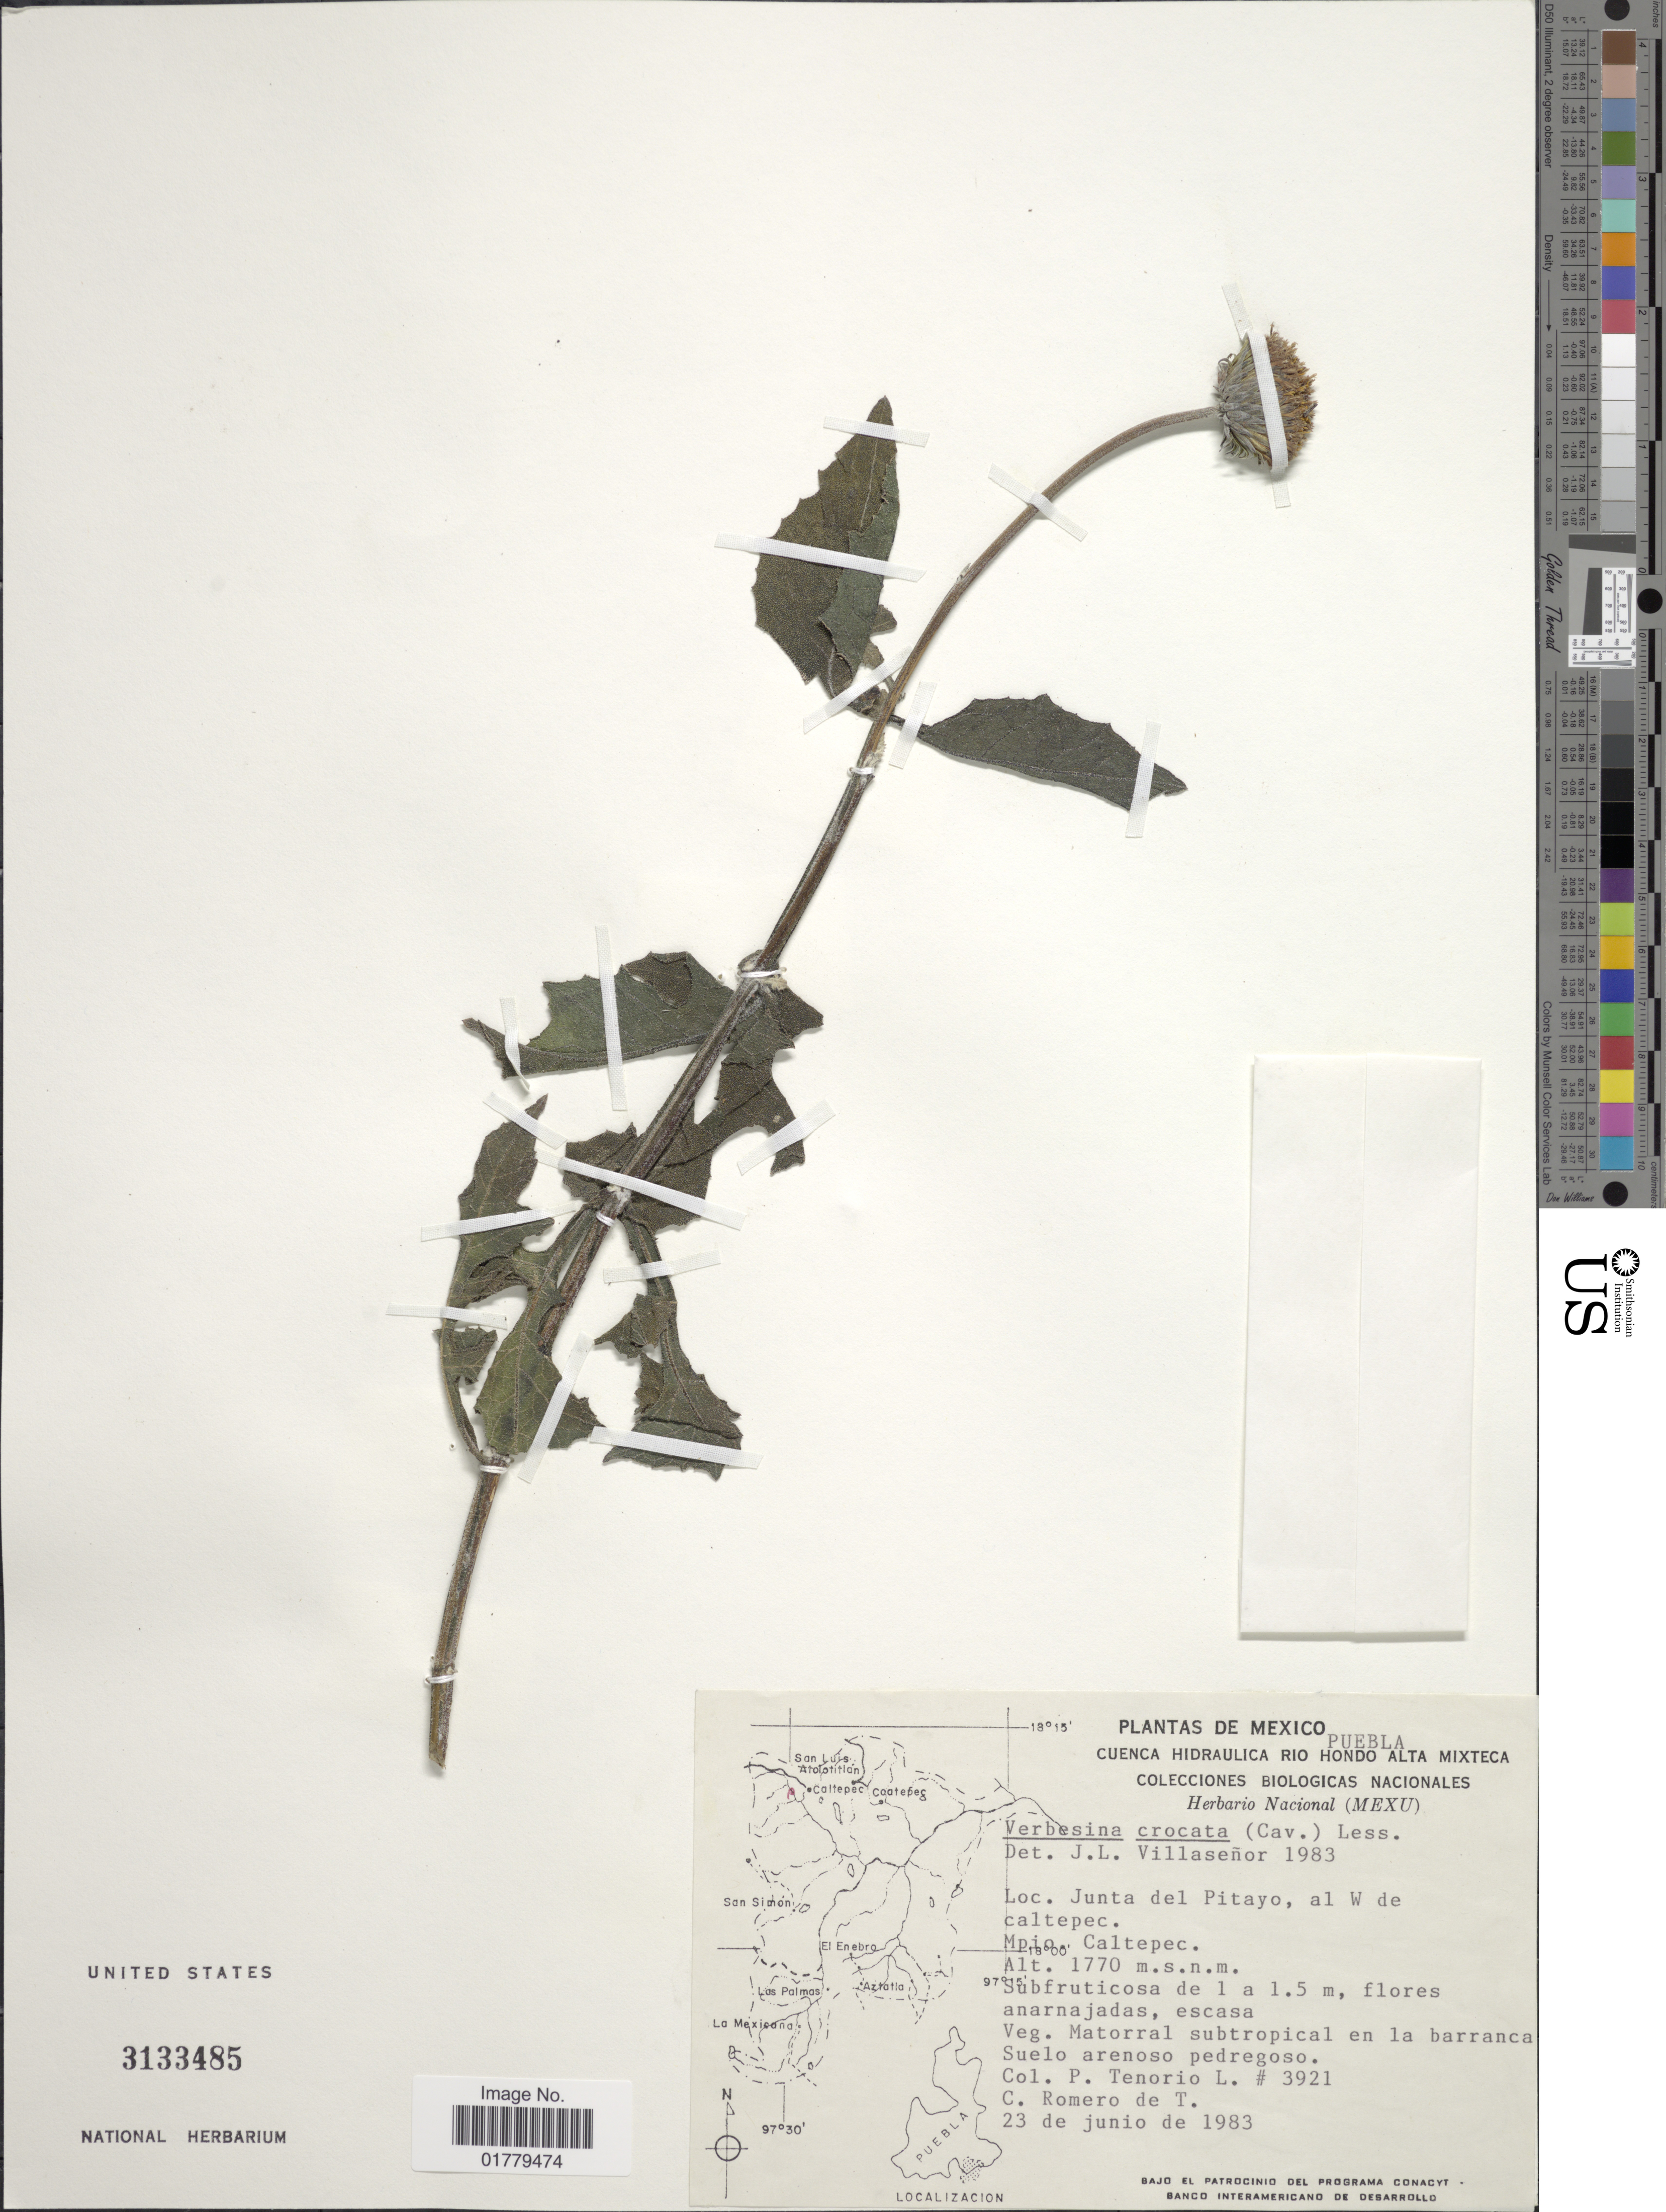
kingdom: Plantae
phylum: Tracheophyta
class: Magnoliopsida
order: Asterales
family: Asteraceae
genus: Verbesina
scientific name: Verbesina crocata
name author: (Cav.) Less.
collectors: P. Tenorio L. & C. Romero de T.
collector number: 3921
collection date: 1983-06-23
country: Mexico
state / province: Puebla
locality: Cuenca Hidraulica Rio Hondo Alta Mixteca. Puebla. Junta del Pitayo, al W de caltepec. Mpio. Caltepec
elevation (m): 1770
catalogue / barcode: US 3133485